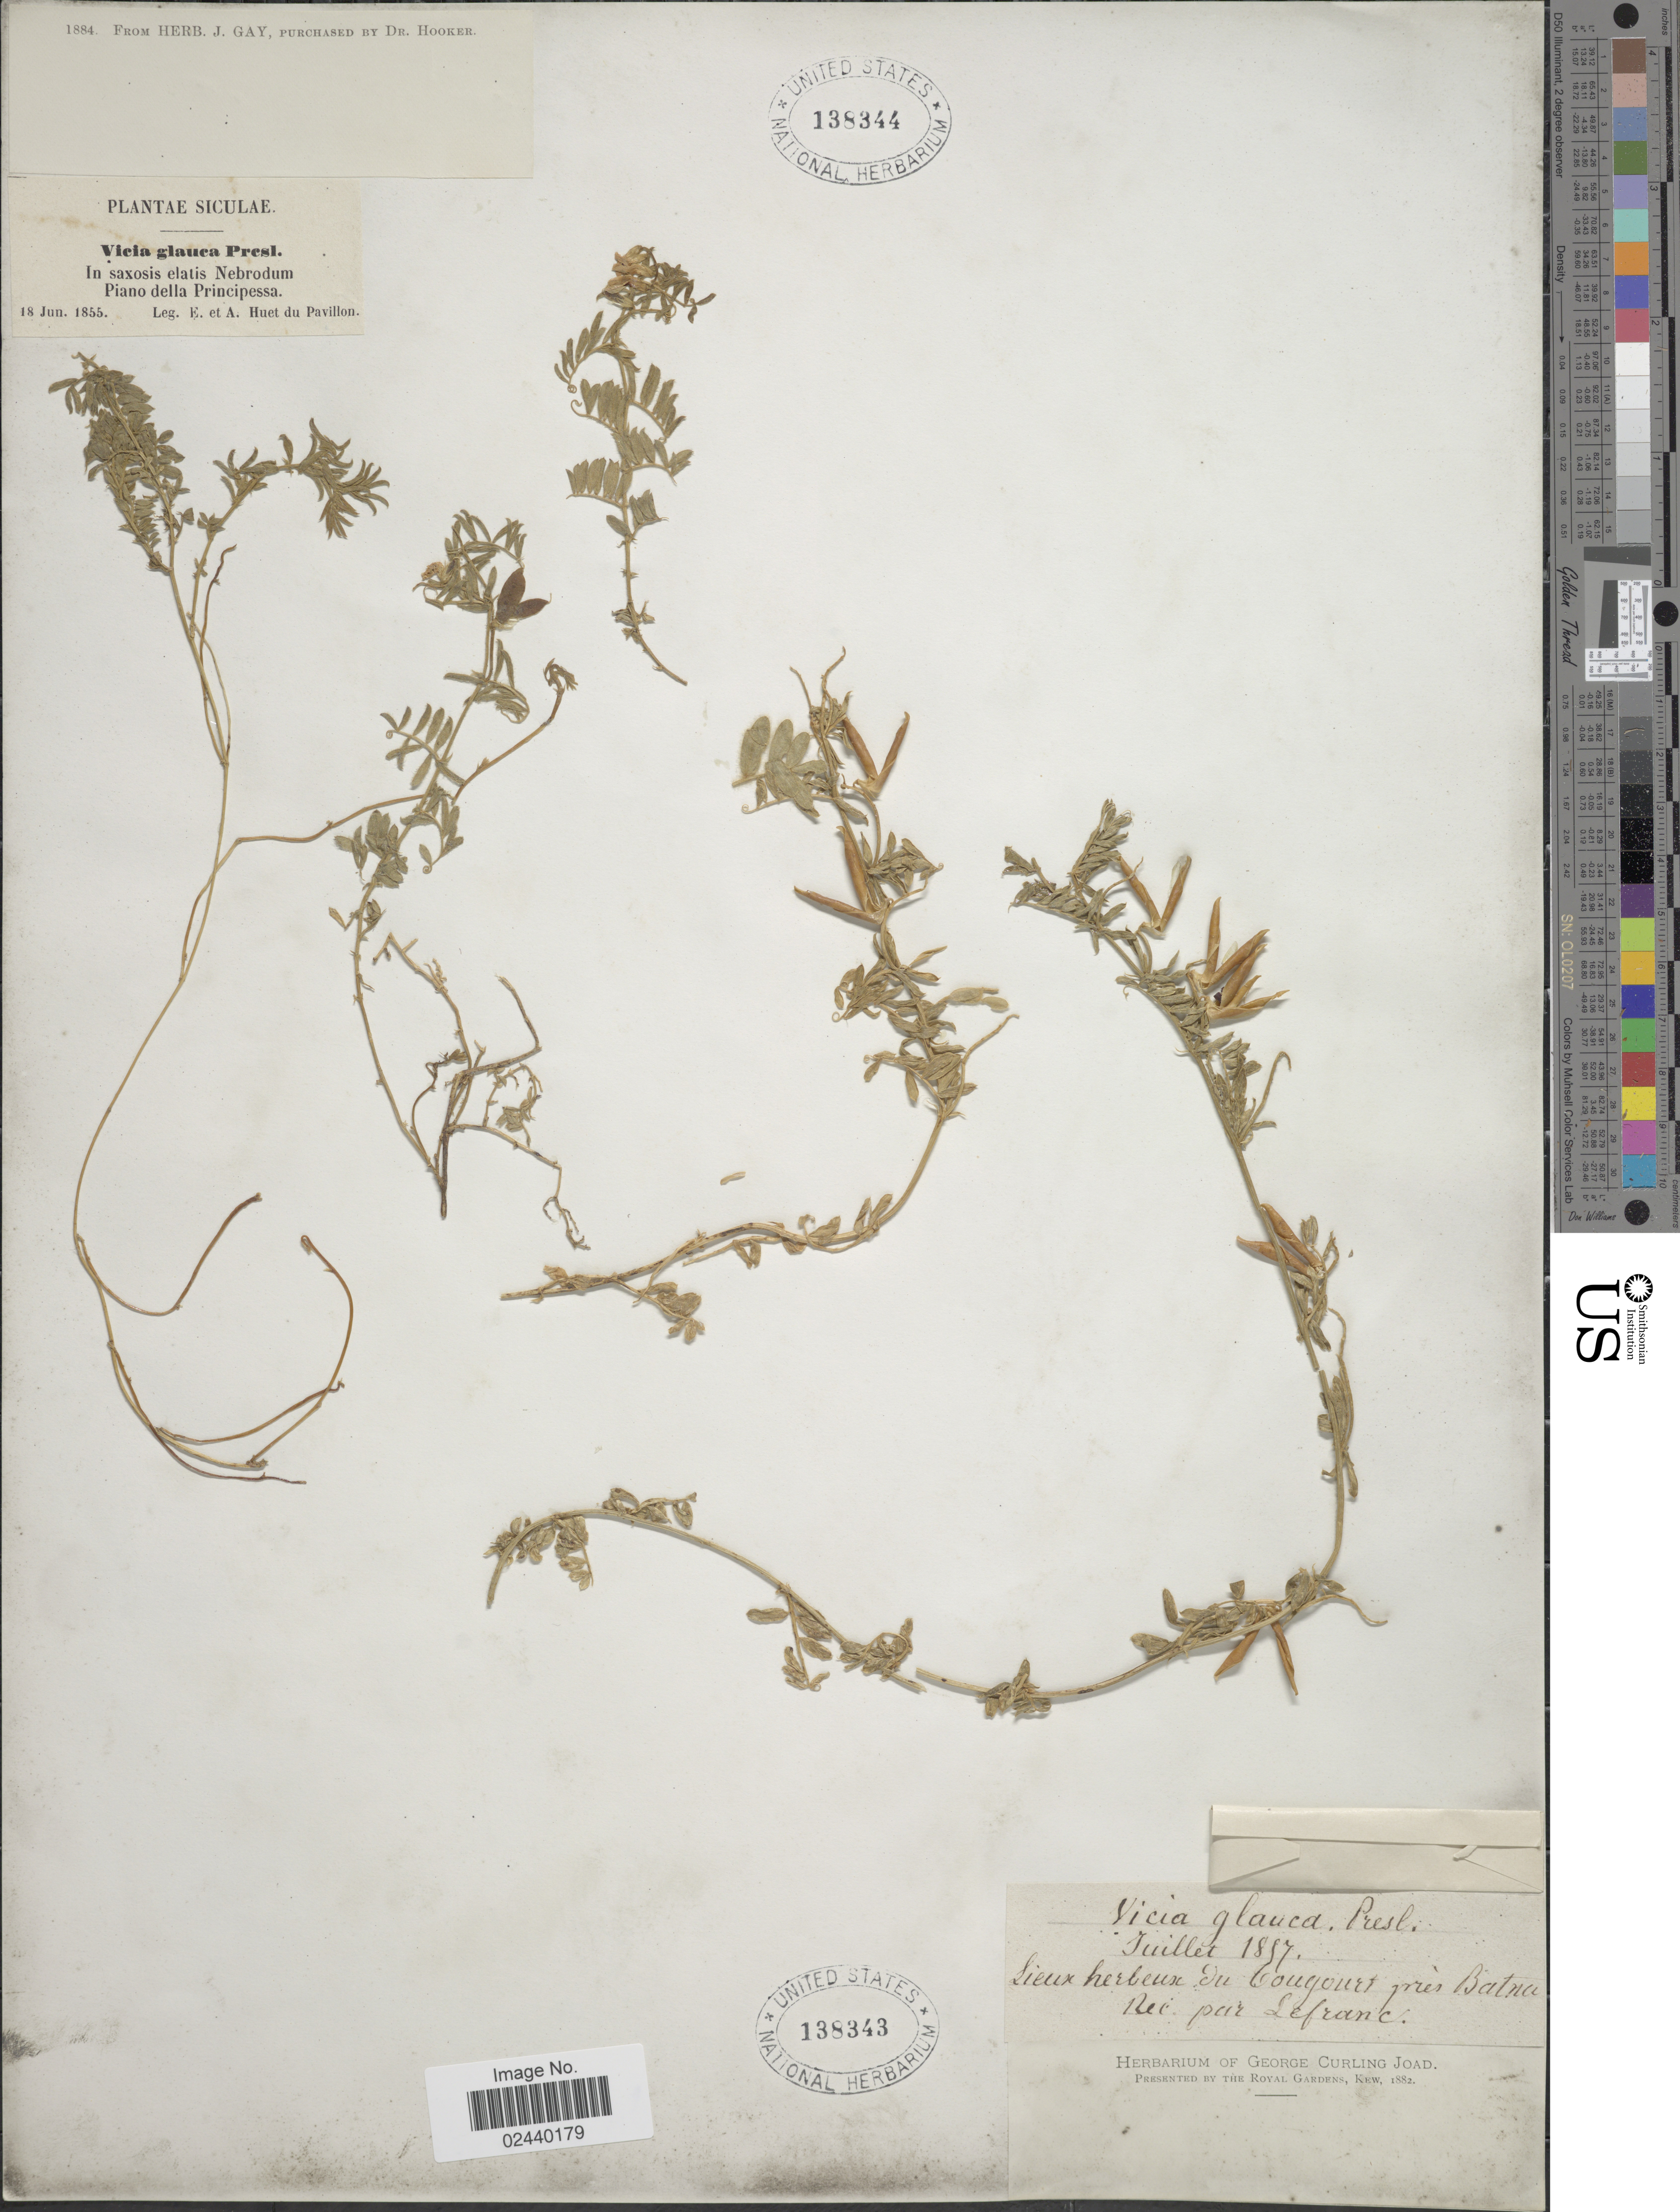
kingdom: Plantae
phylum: Tracheophyta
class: Magnoliopsida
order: Fabales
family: Fabaceae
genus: Vicia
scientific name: Vicia glauca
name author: C. Presl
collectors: E. Huet du Pavillon & A. Huet du Pavillon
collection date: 1855-06-18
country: Italy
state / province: Siciliana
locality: Siculae, in saxosis elatis Nebrodum, Piano della Principessa.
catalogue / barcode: US 138344-2